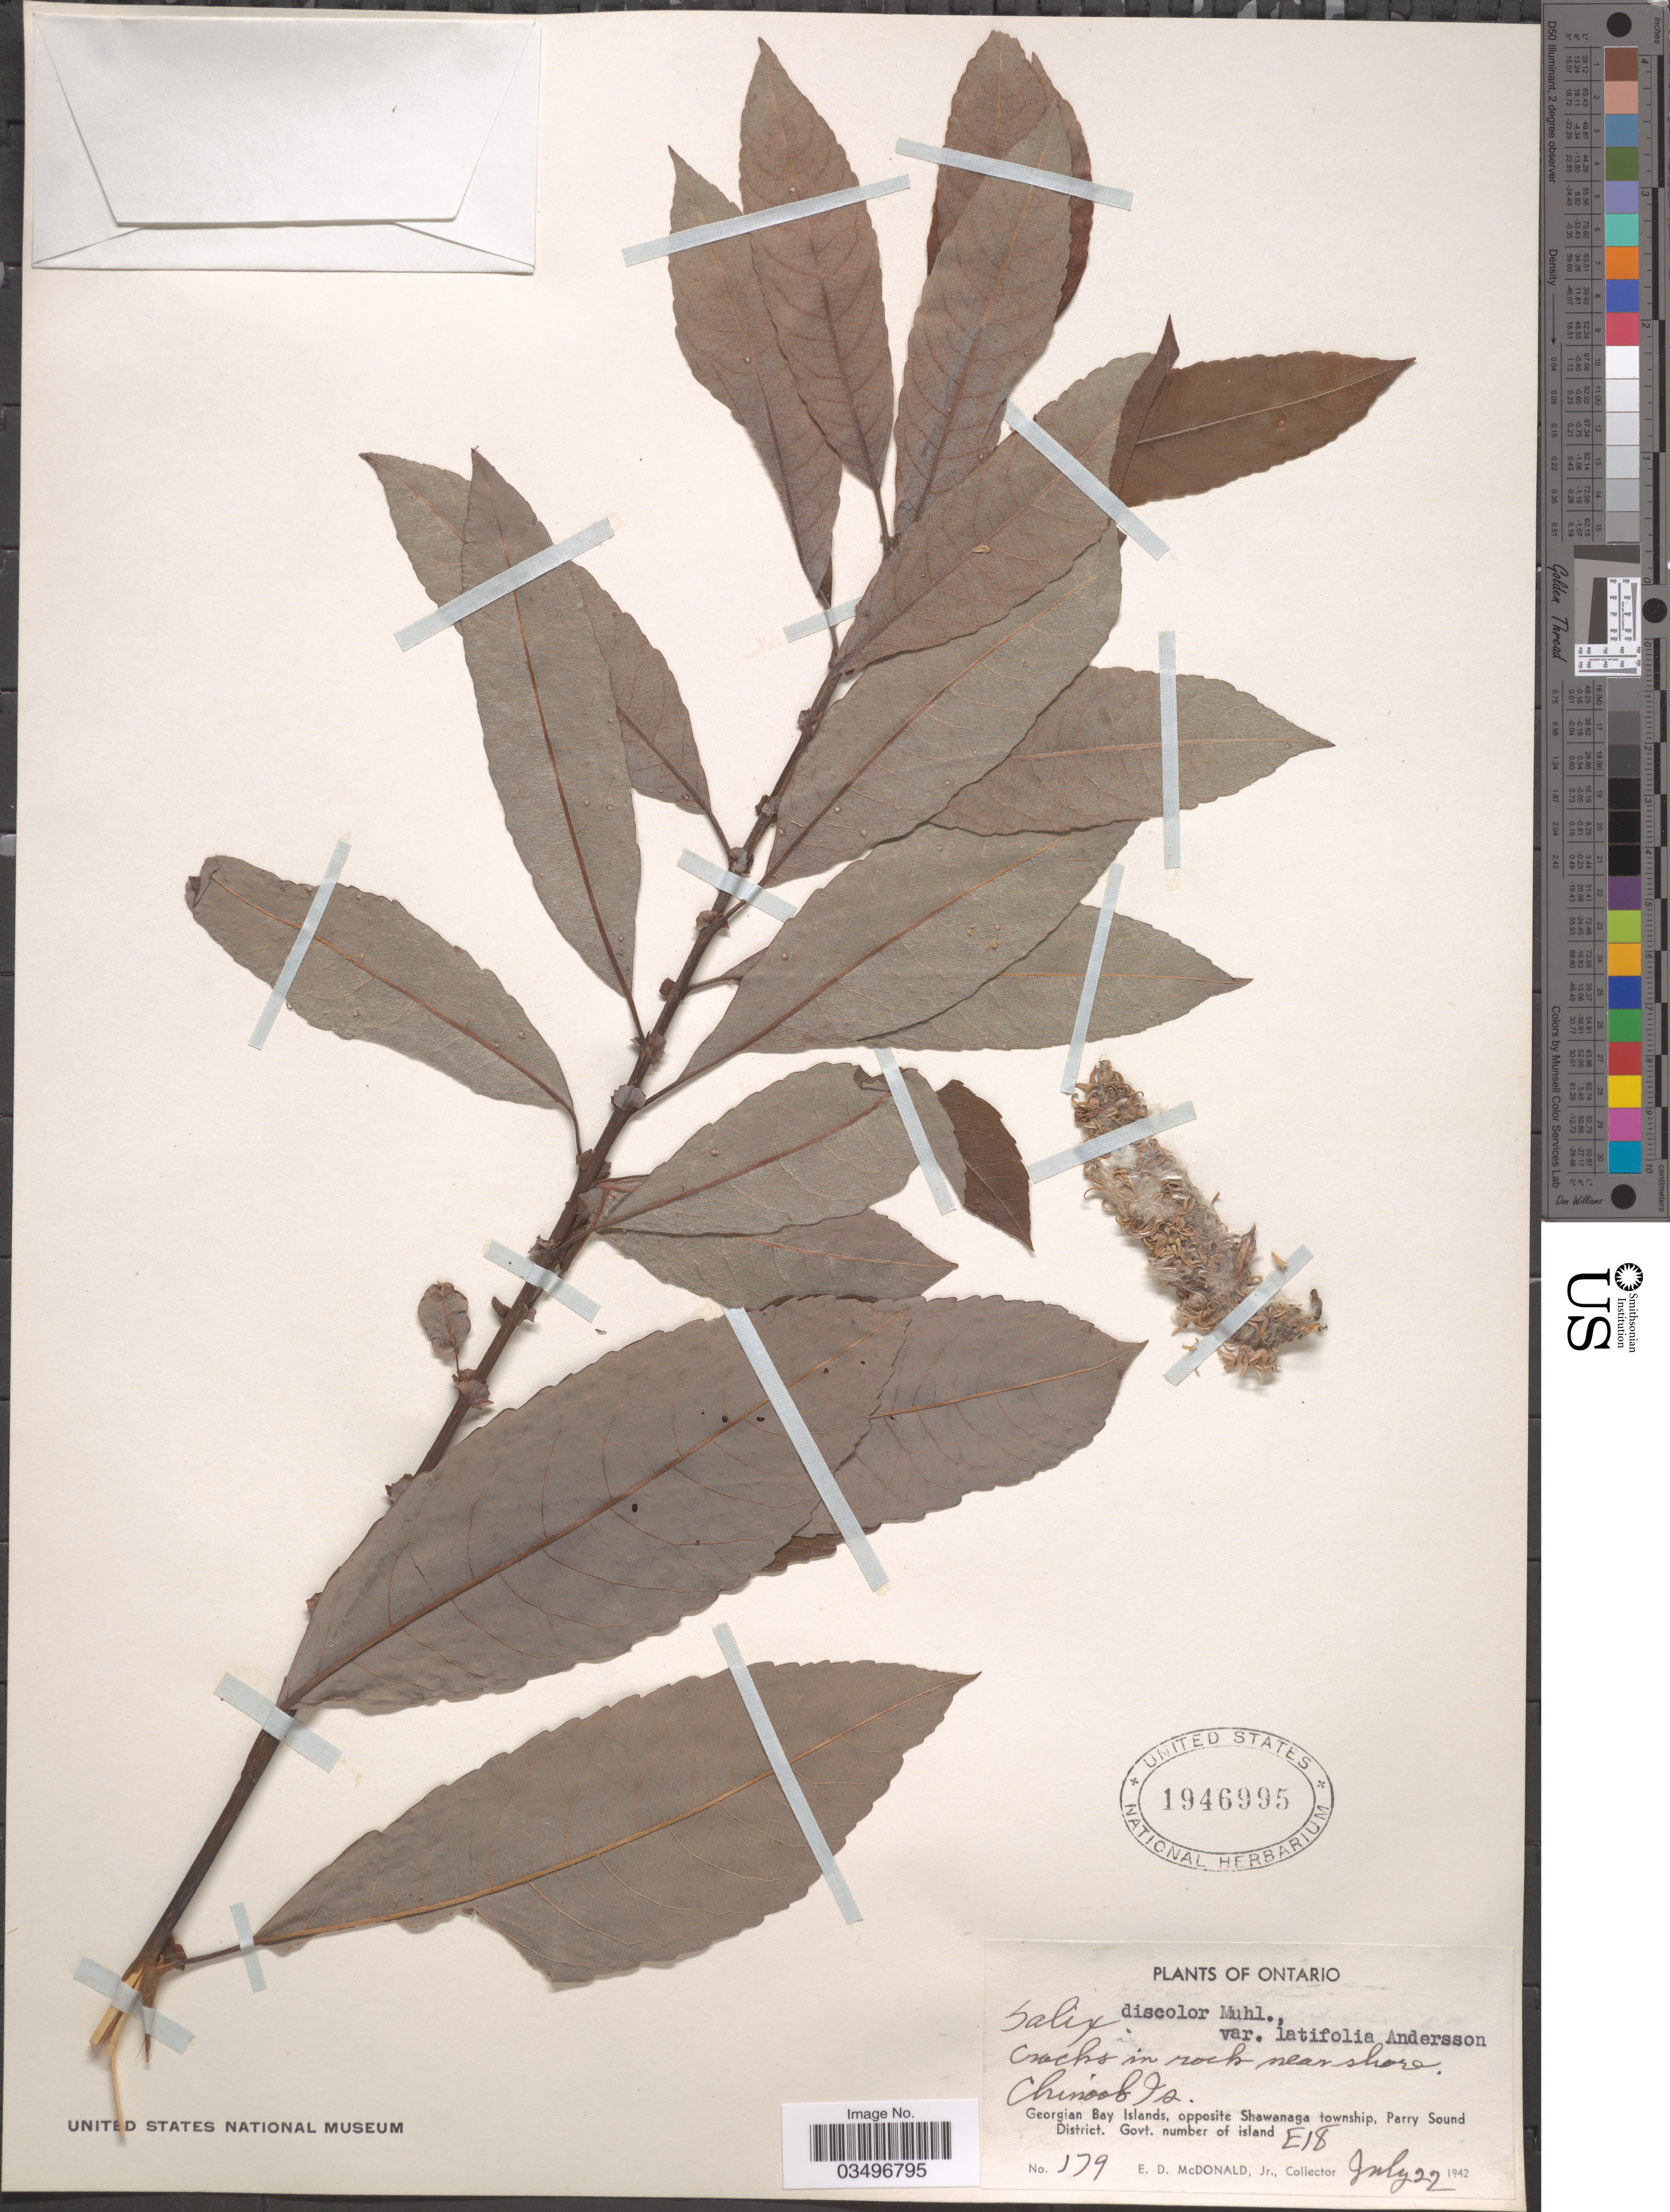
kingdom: Plantae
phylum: Tracheophyta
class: Magnoliopsida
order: Malpighiales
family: Salicaceae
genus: Salix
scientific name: Salix discolor var. latifolia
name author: Andersson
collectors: E. D. McDonald Jr.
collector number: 179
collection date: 1942-07-22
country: Canada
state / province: Ontario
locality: Cracks in rock near shore. Chinook Is. Georgian Bay Islands, opposite Shawanaga township, Parry Sound District. Govt. number of island E18.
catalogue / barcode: US 1946995